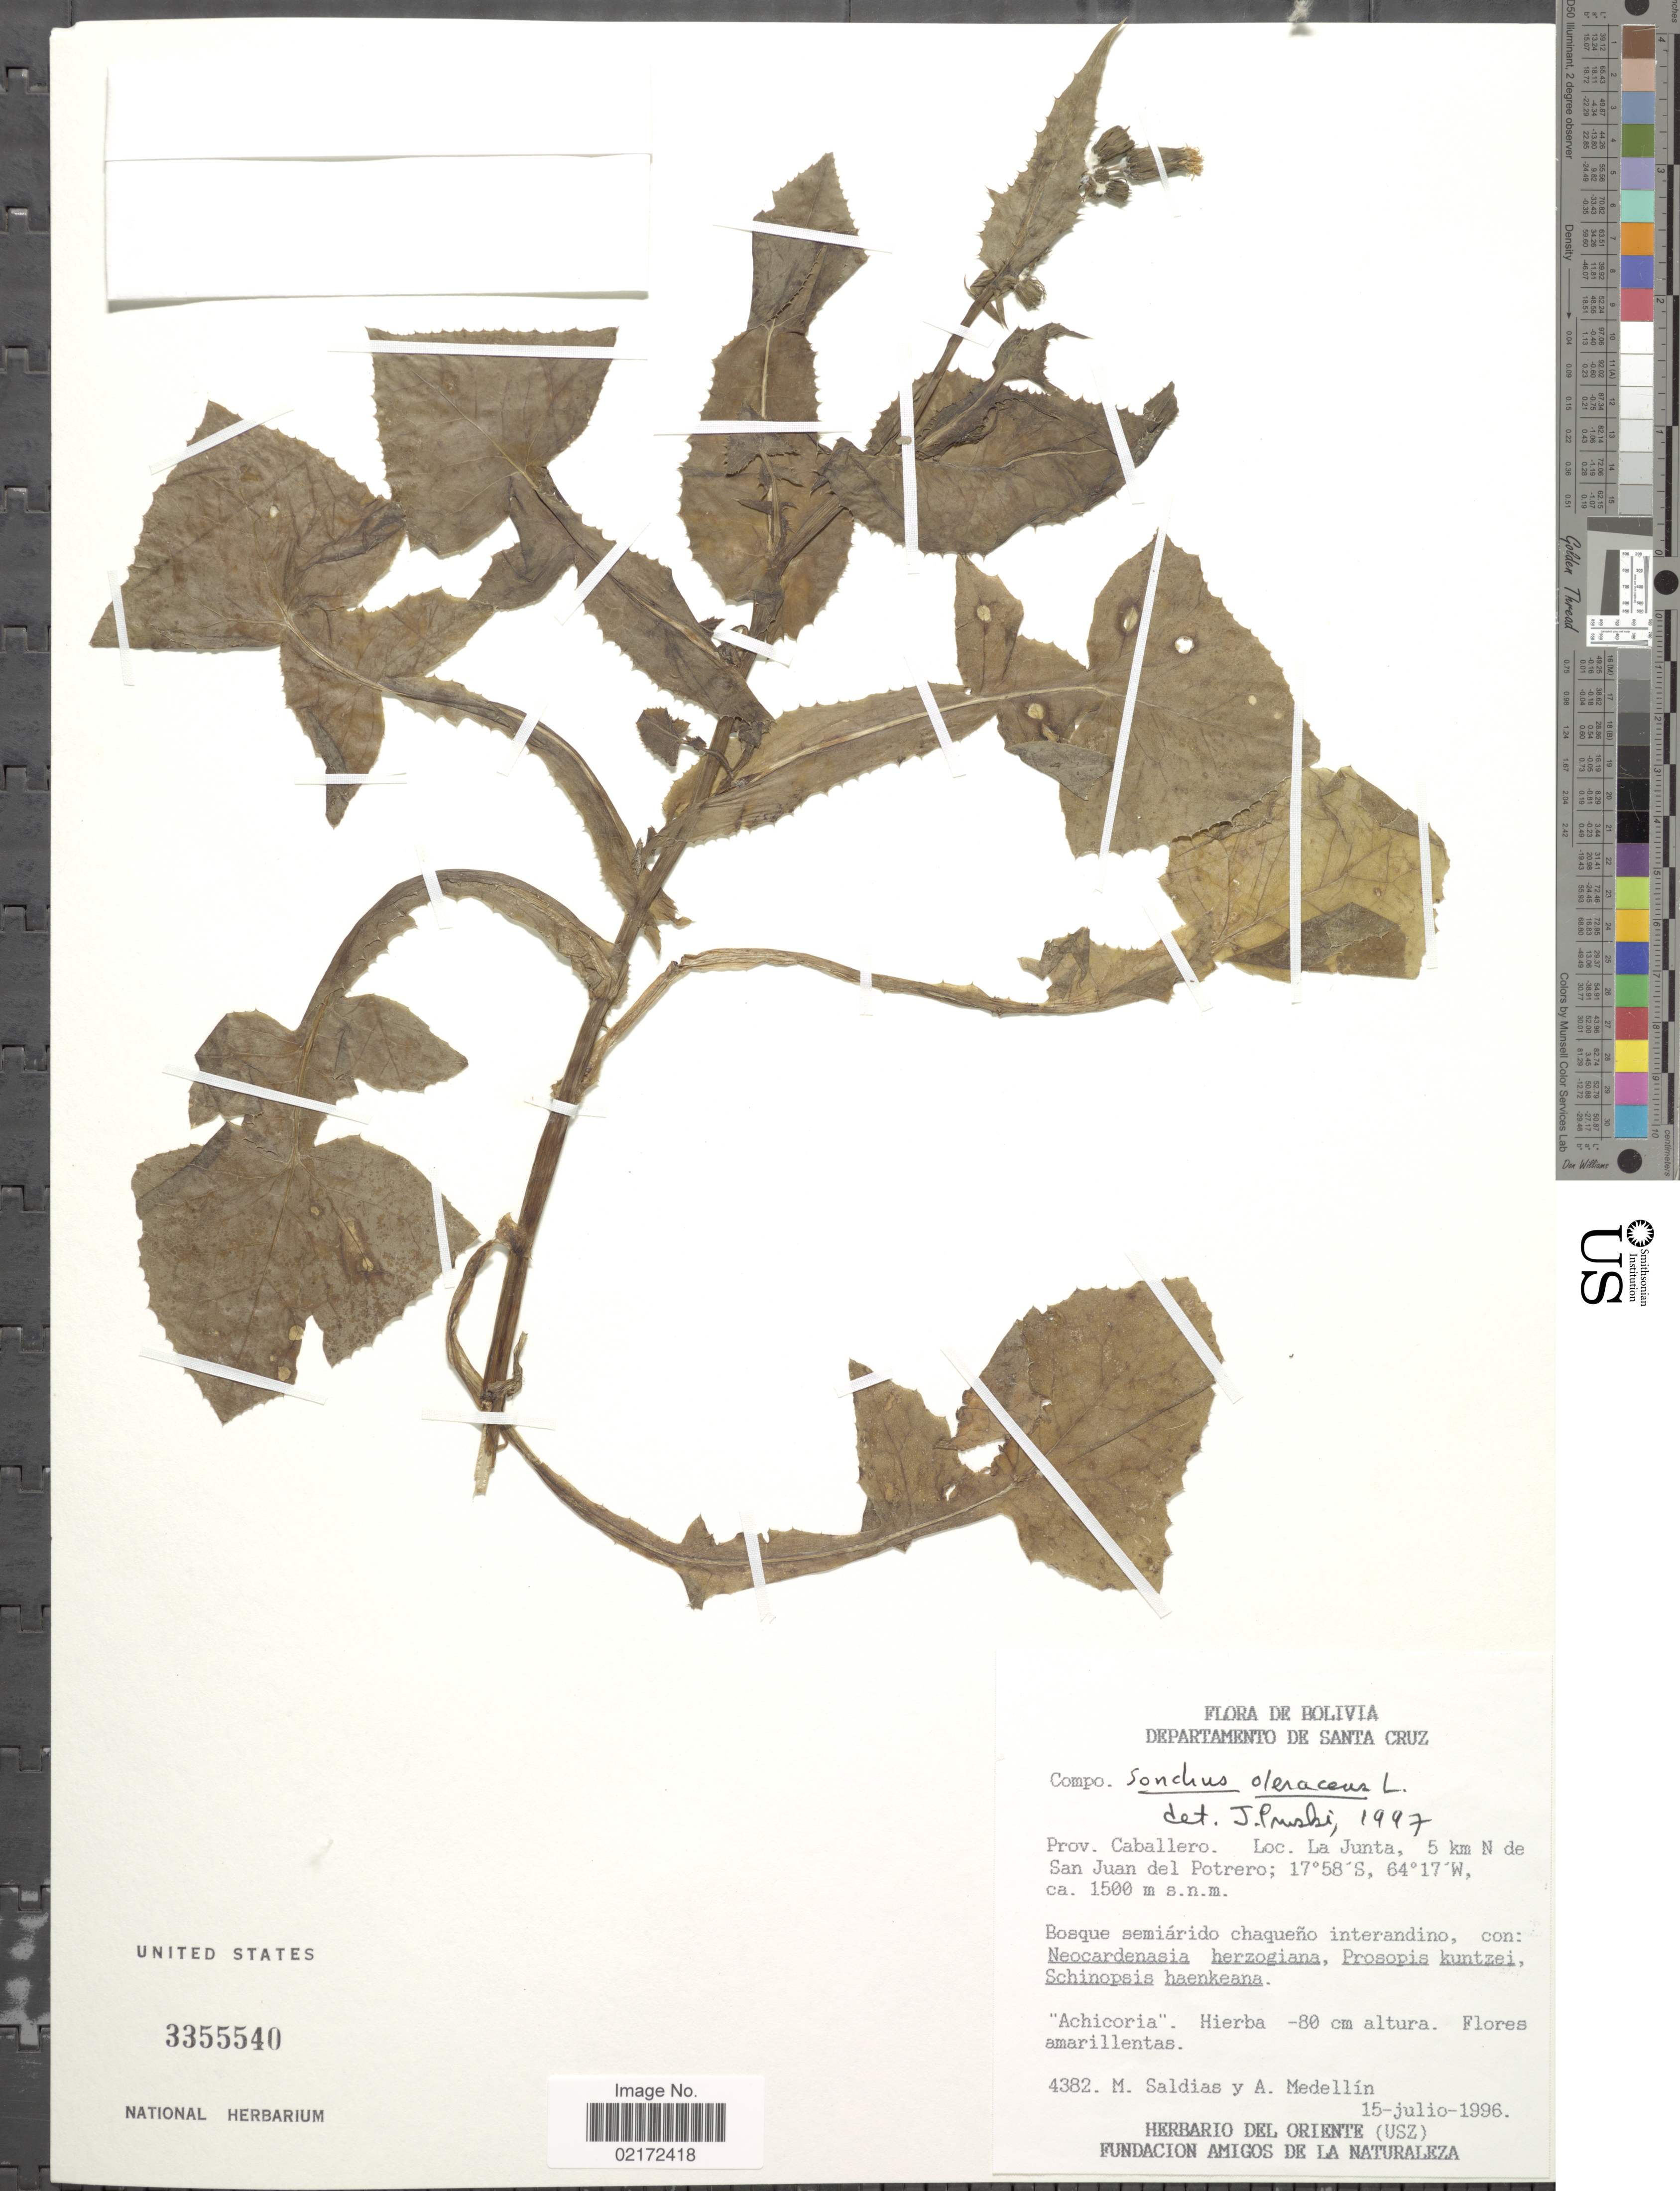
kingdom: Plantae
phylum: Tracheophyta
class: Magnoliopsida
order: Asterales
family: Asteraceae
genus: Sonchus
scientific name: Sonchus oleraceus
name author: L.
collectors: M. Saldias & A. Medellín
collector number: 4382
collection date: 1996-07-15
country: Bolivia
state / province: Santa Cruz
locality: Departamento de Santa Cruz. Prov. Caballero. La Junta, 5 km N de San Juan del Potrero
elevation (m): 1500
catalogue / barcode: US 3355540